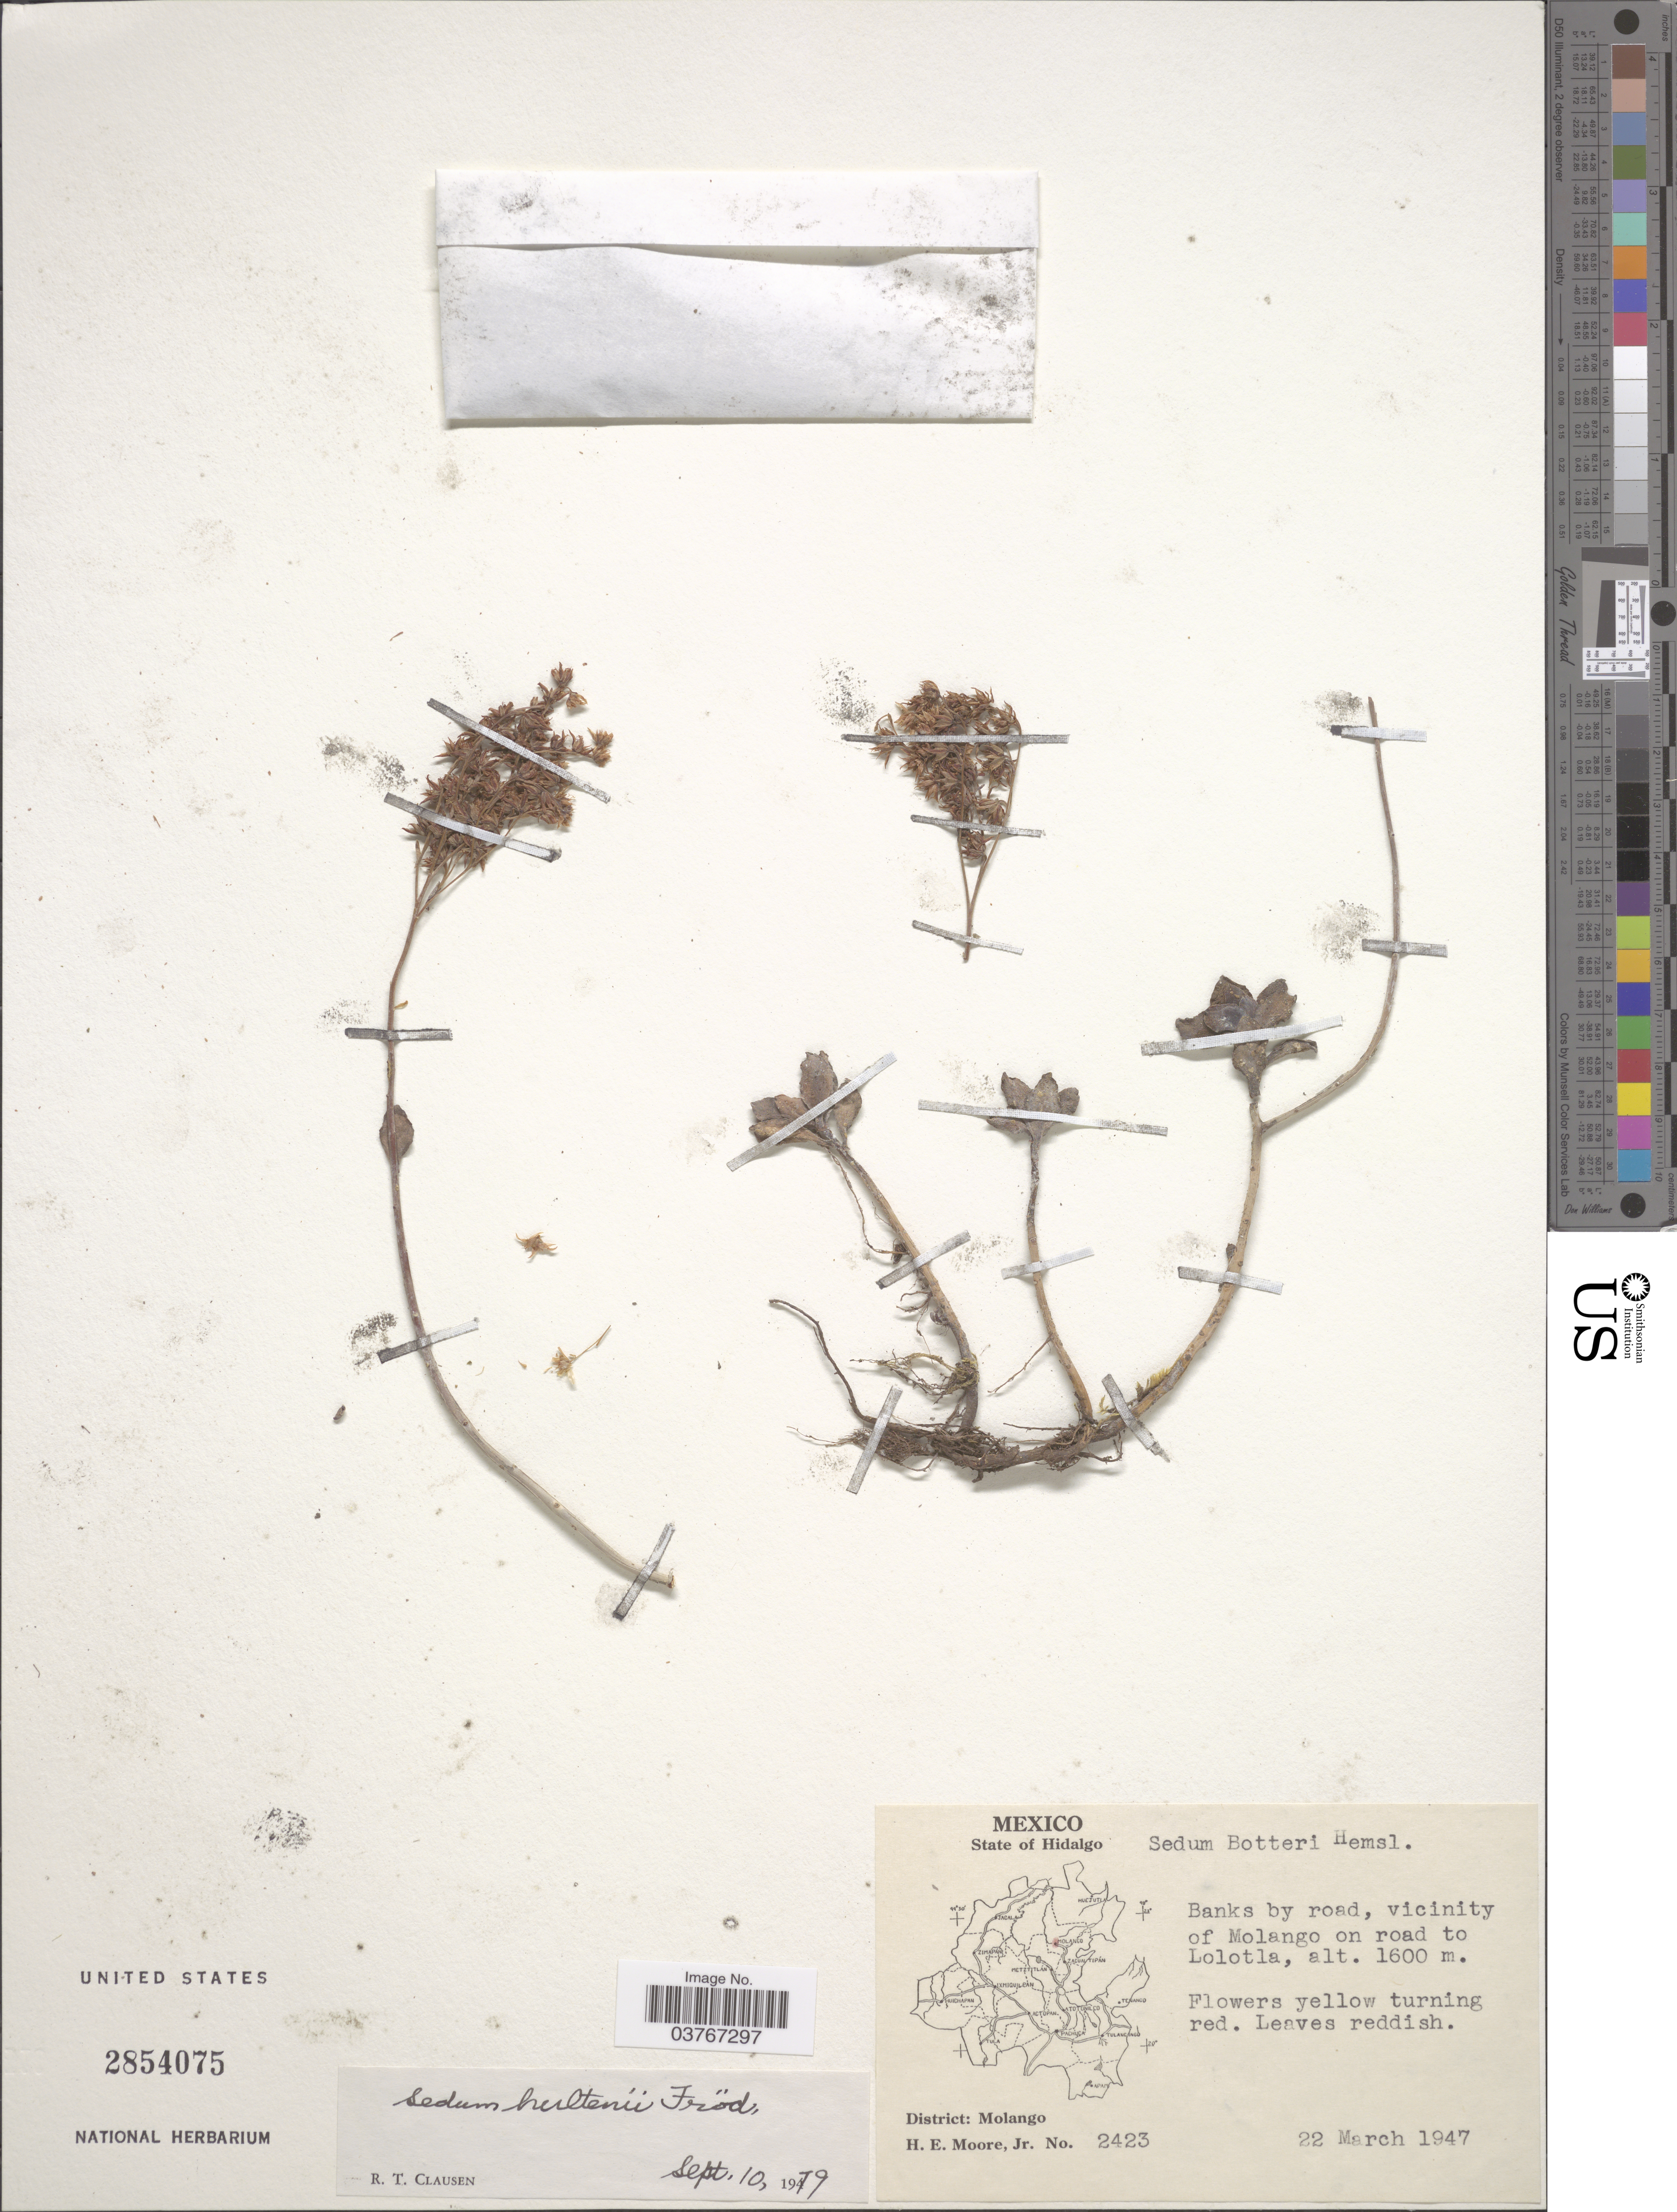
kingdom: Plantae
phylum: Tracheophyta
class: Magnoliopsida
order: Saxifragales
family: Crassulaceae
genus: Sedum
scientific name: Sedum hultenii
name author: Fröd.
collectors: H. Moore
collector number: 2423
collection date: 1947-03-22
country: Mexico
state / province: Hidalgo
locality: State of Hidalgo. Banks by road, vicinity of Molango on road to Lolotla. District: Molango.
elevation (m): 1600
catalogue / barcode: US 2854075